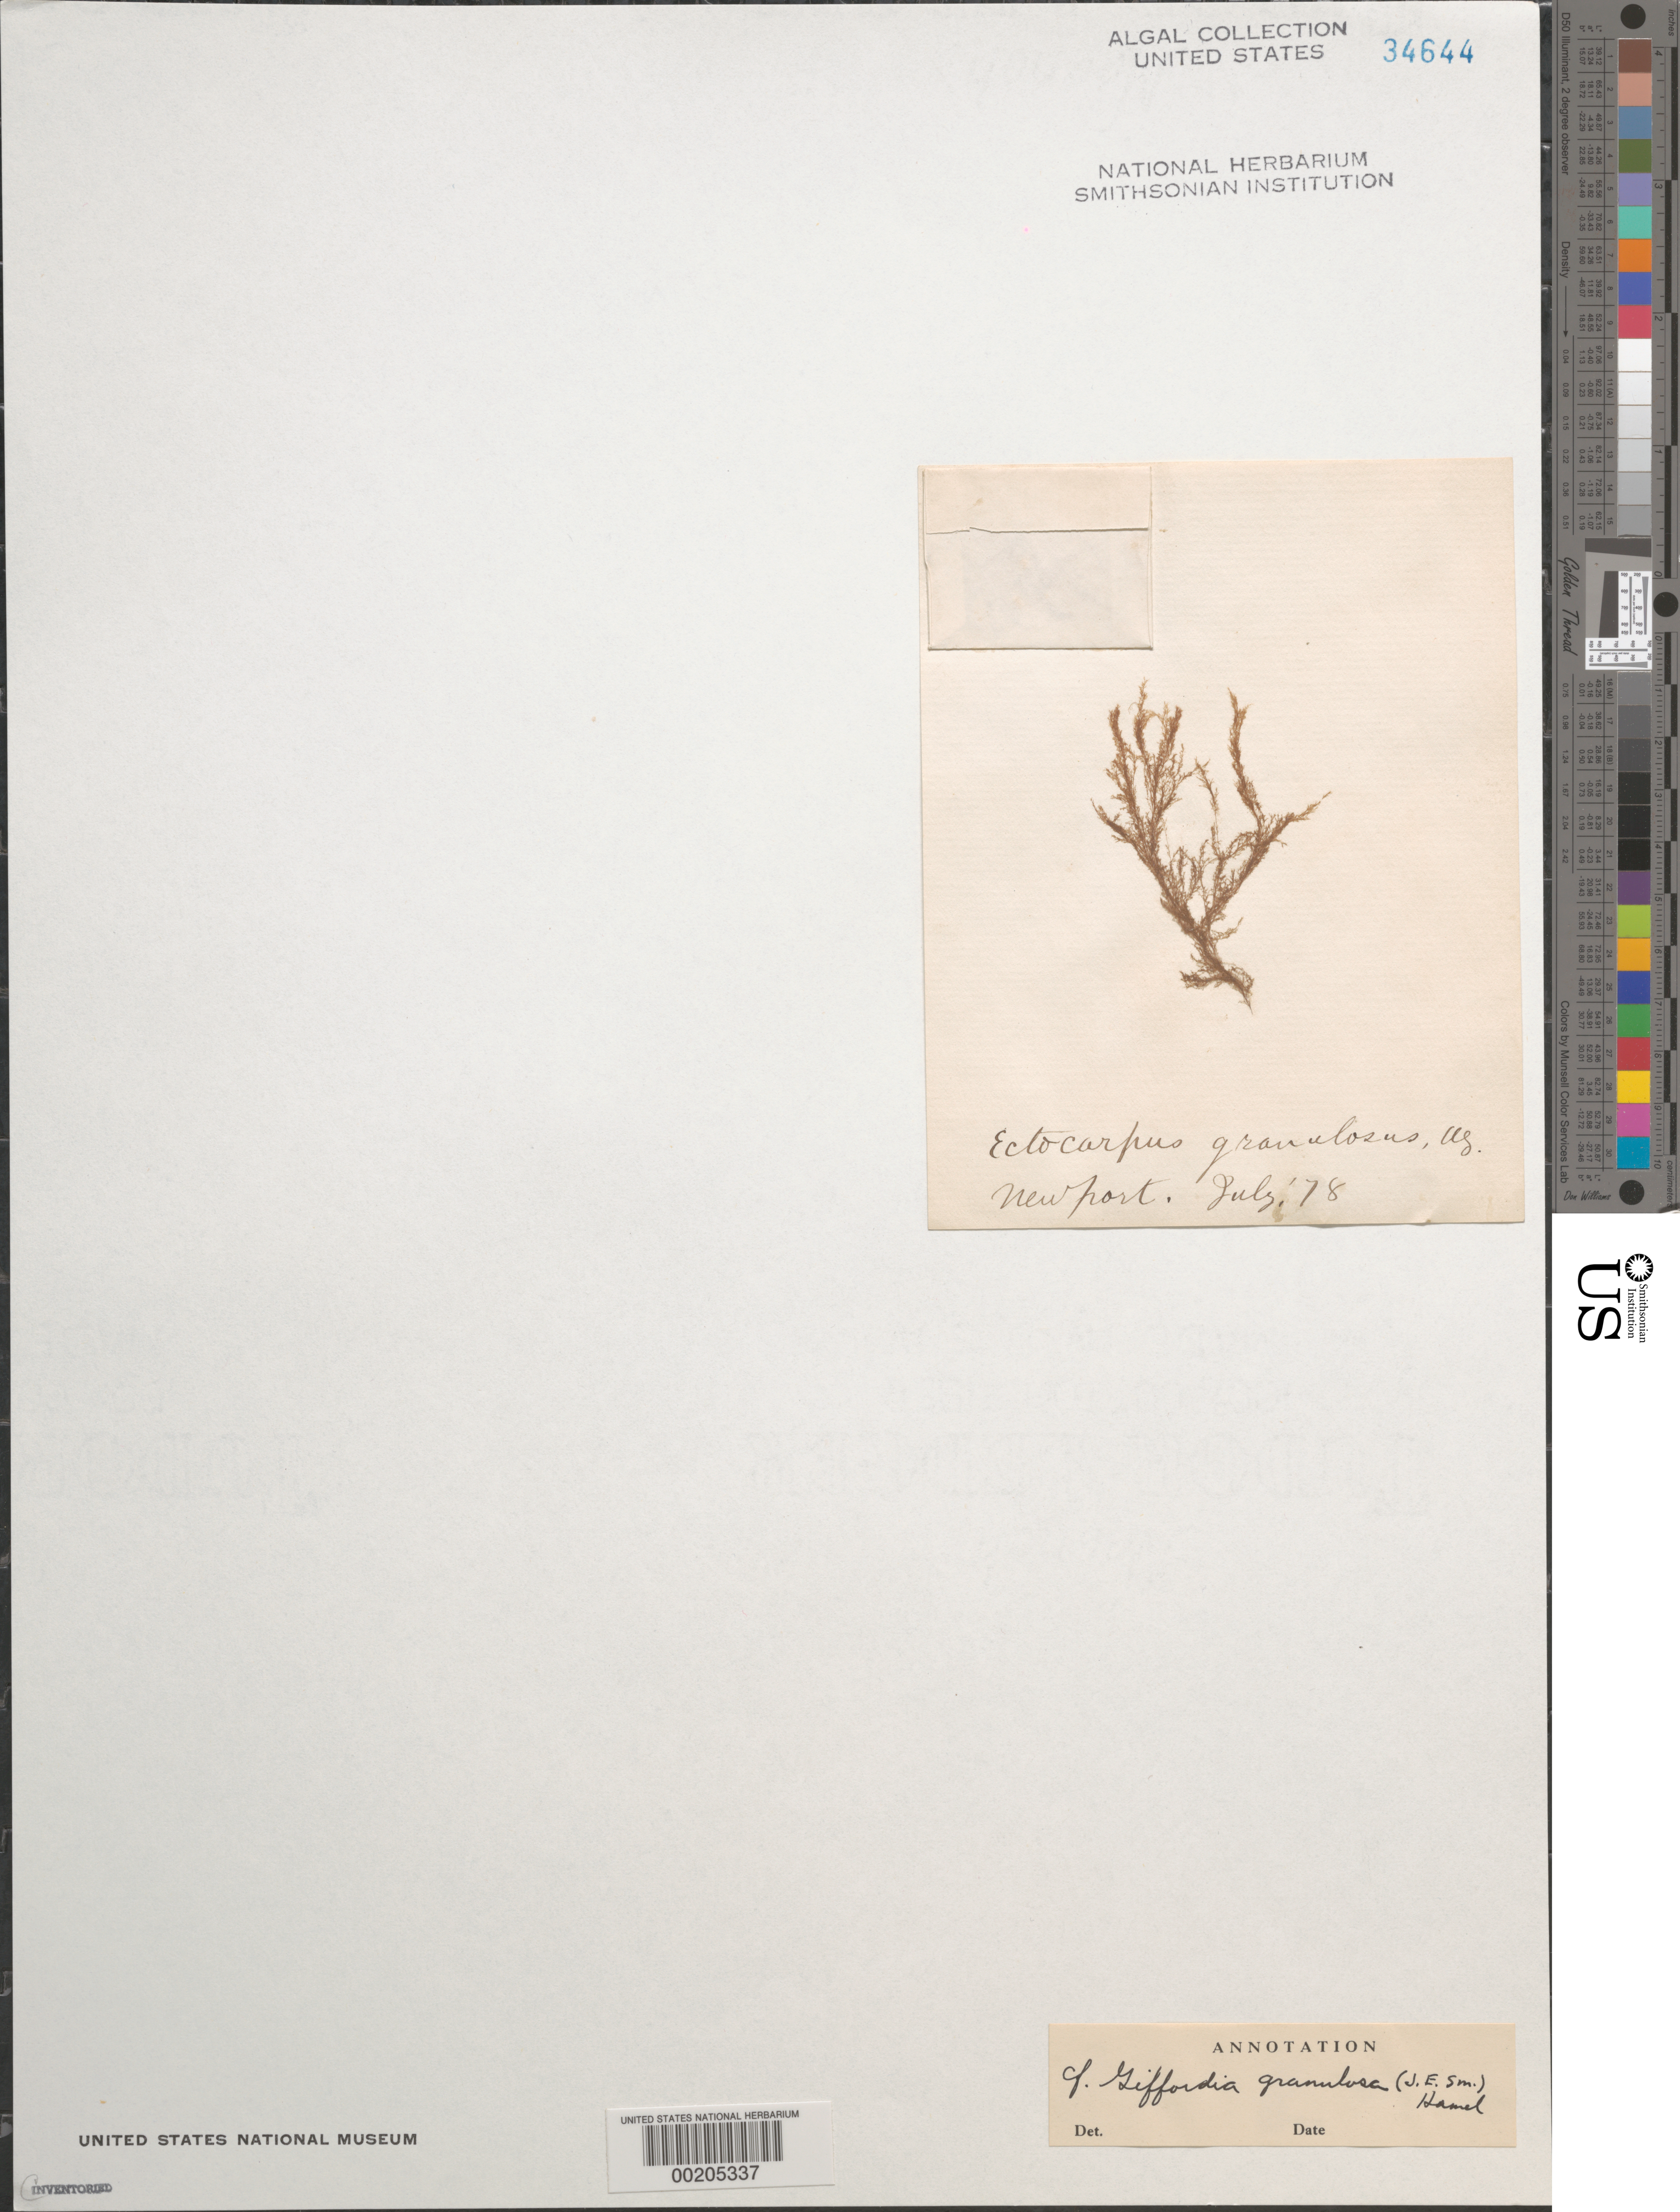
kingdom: Chromista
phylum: Ochrophyta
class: Phaeophyceae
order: Ectocarpales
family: Acinetosporaceae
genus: Hincksia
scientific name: Hincksia granulosa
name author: (Sm.) P.C. Silva in P.C. Silva et al.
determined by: Algae name updating Project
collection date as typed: Jul 1878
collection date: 1878-07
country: United States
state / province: Rhode Island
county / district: Newport County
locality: Newport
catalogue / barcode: US 34644